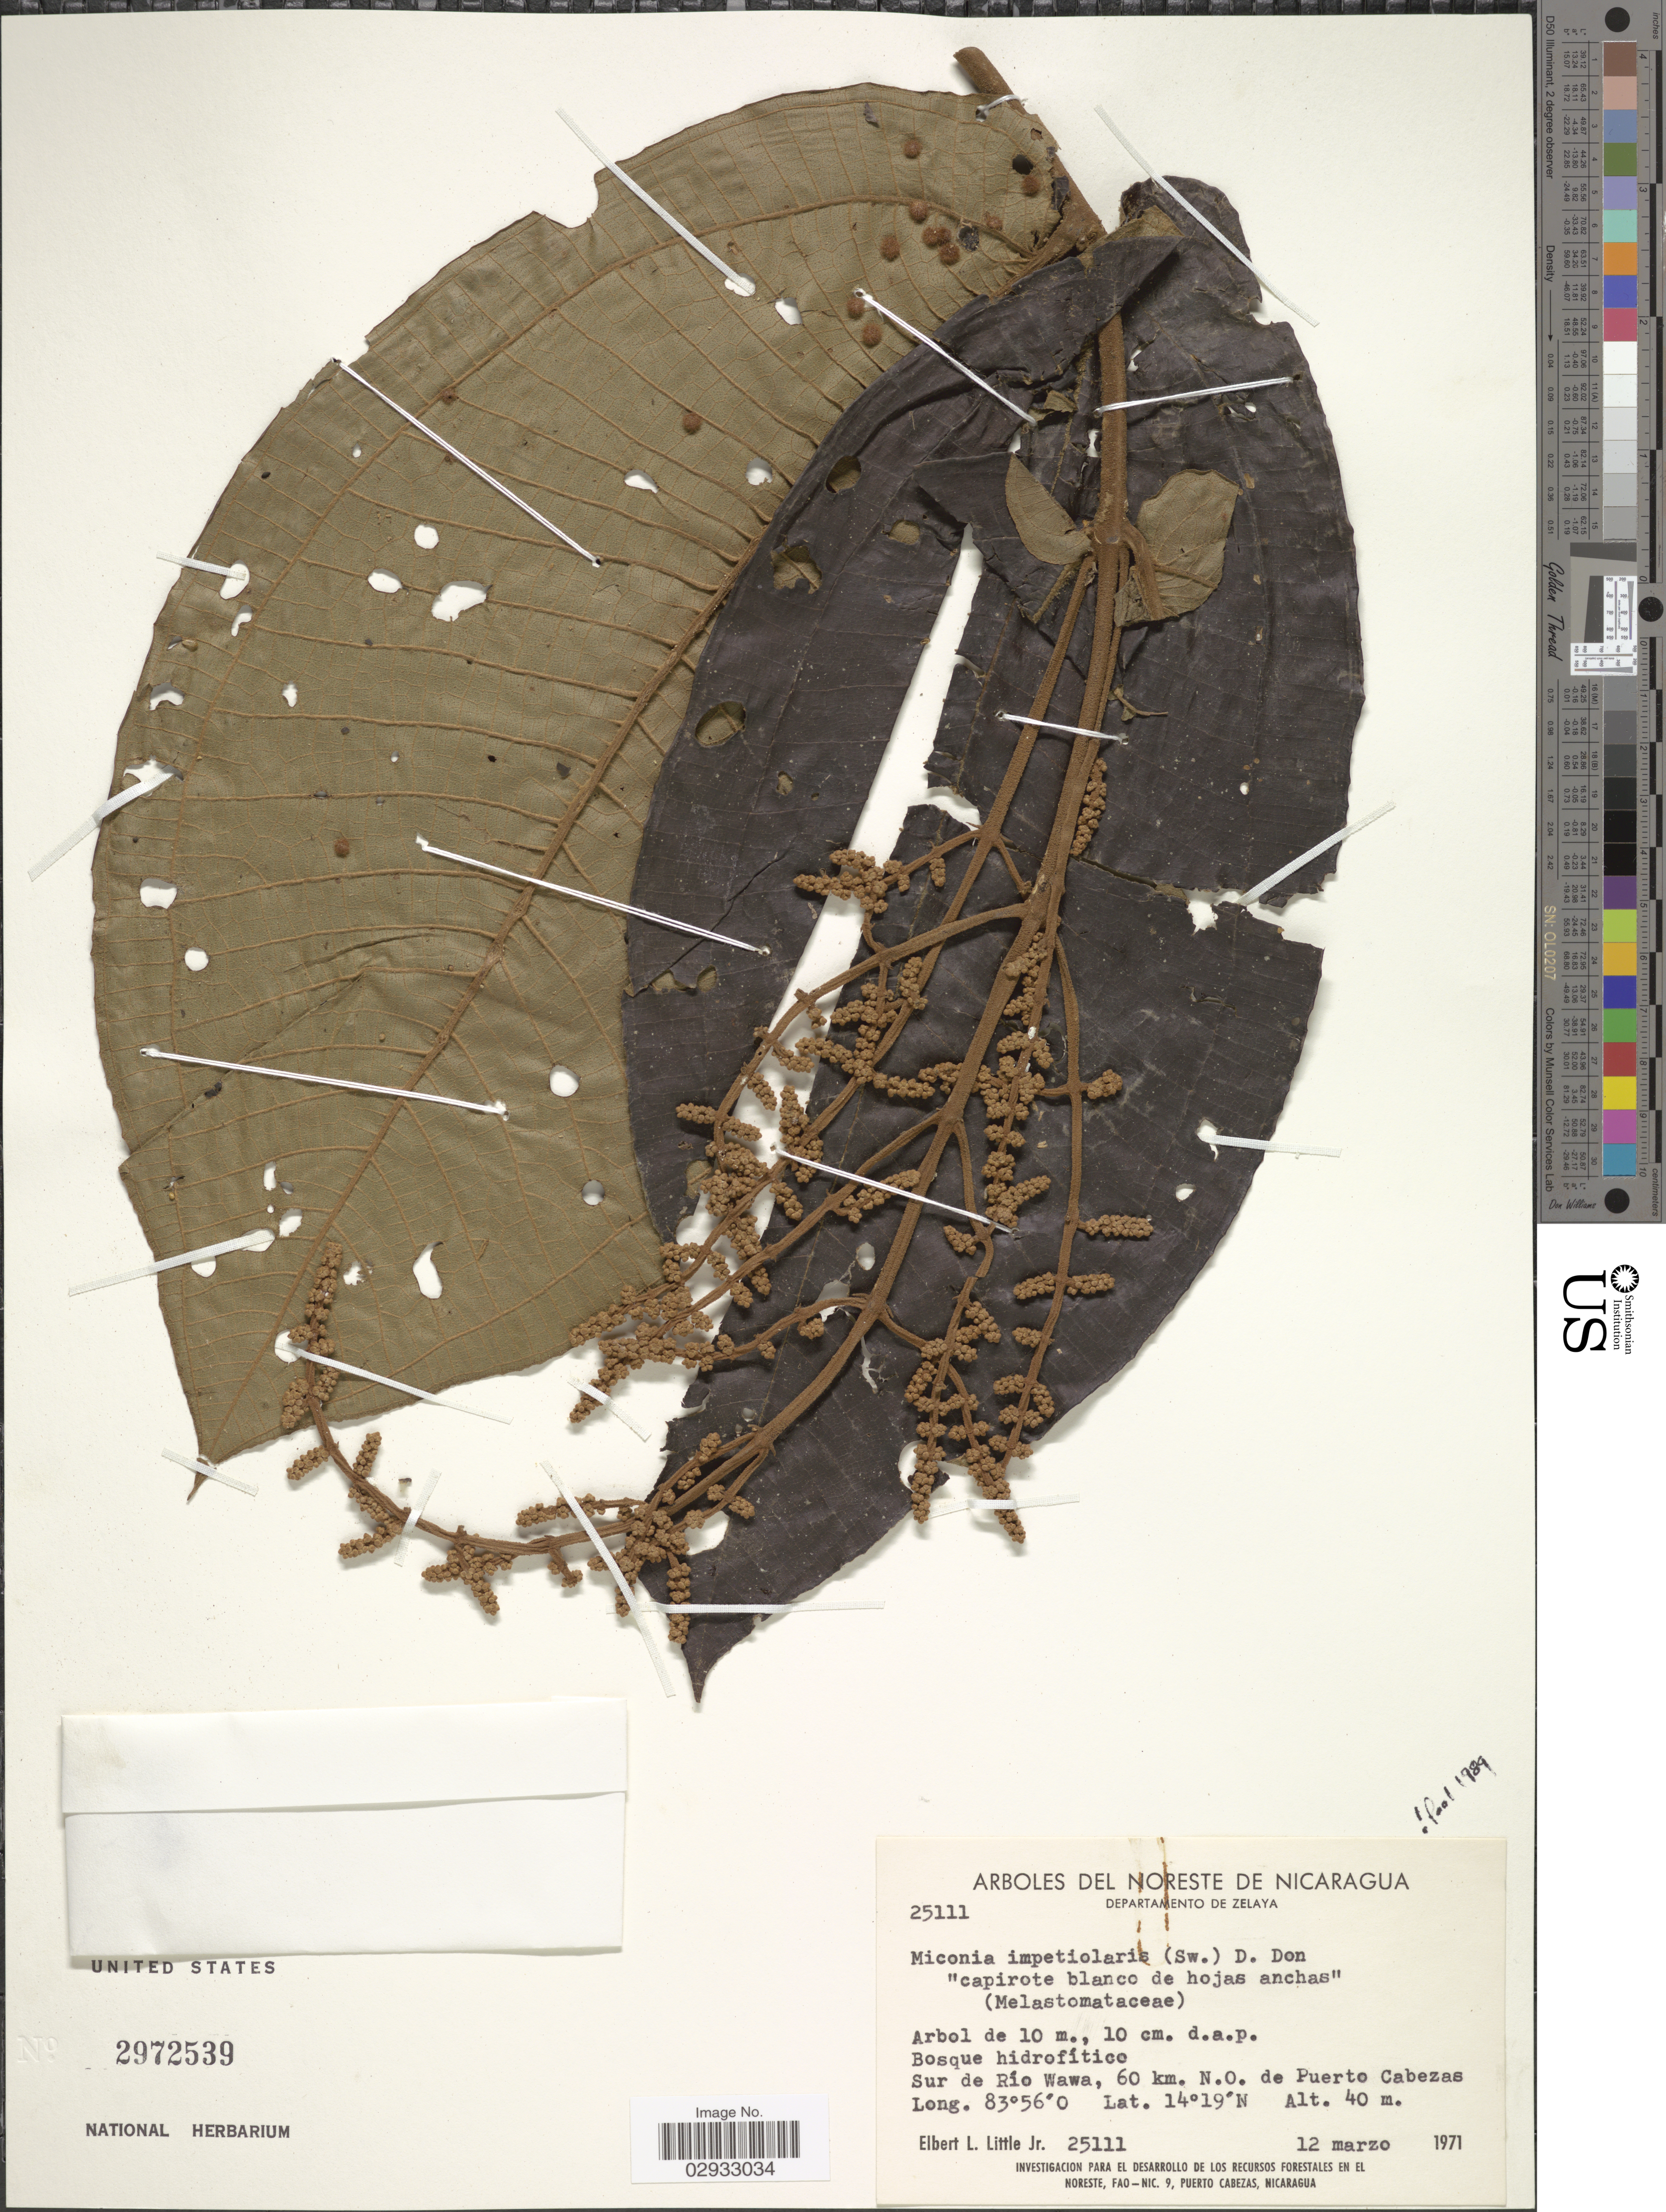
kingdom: Plantae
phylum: Tracheophyta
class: Magnoliopsida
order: Myrtales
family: Melastomataceae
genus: Miconia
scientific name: Miconia impetiolaris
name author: (Sw.) D. Don ex DC.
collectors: E. L. Little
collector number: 25111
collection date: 1971-03-12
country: Nicaragua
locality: Departamento de Zelaya. Sur de Río Wawa, 60 km. N. O. de Puerto Cabezas.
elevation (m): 40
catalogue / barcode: US 2972539